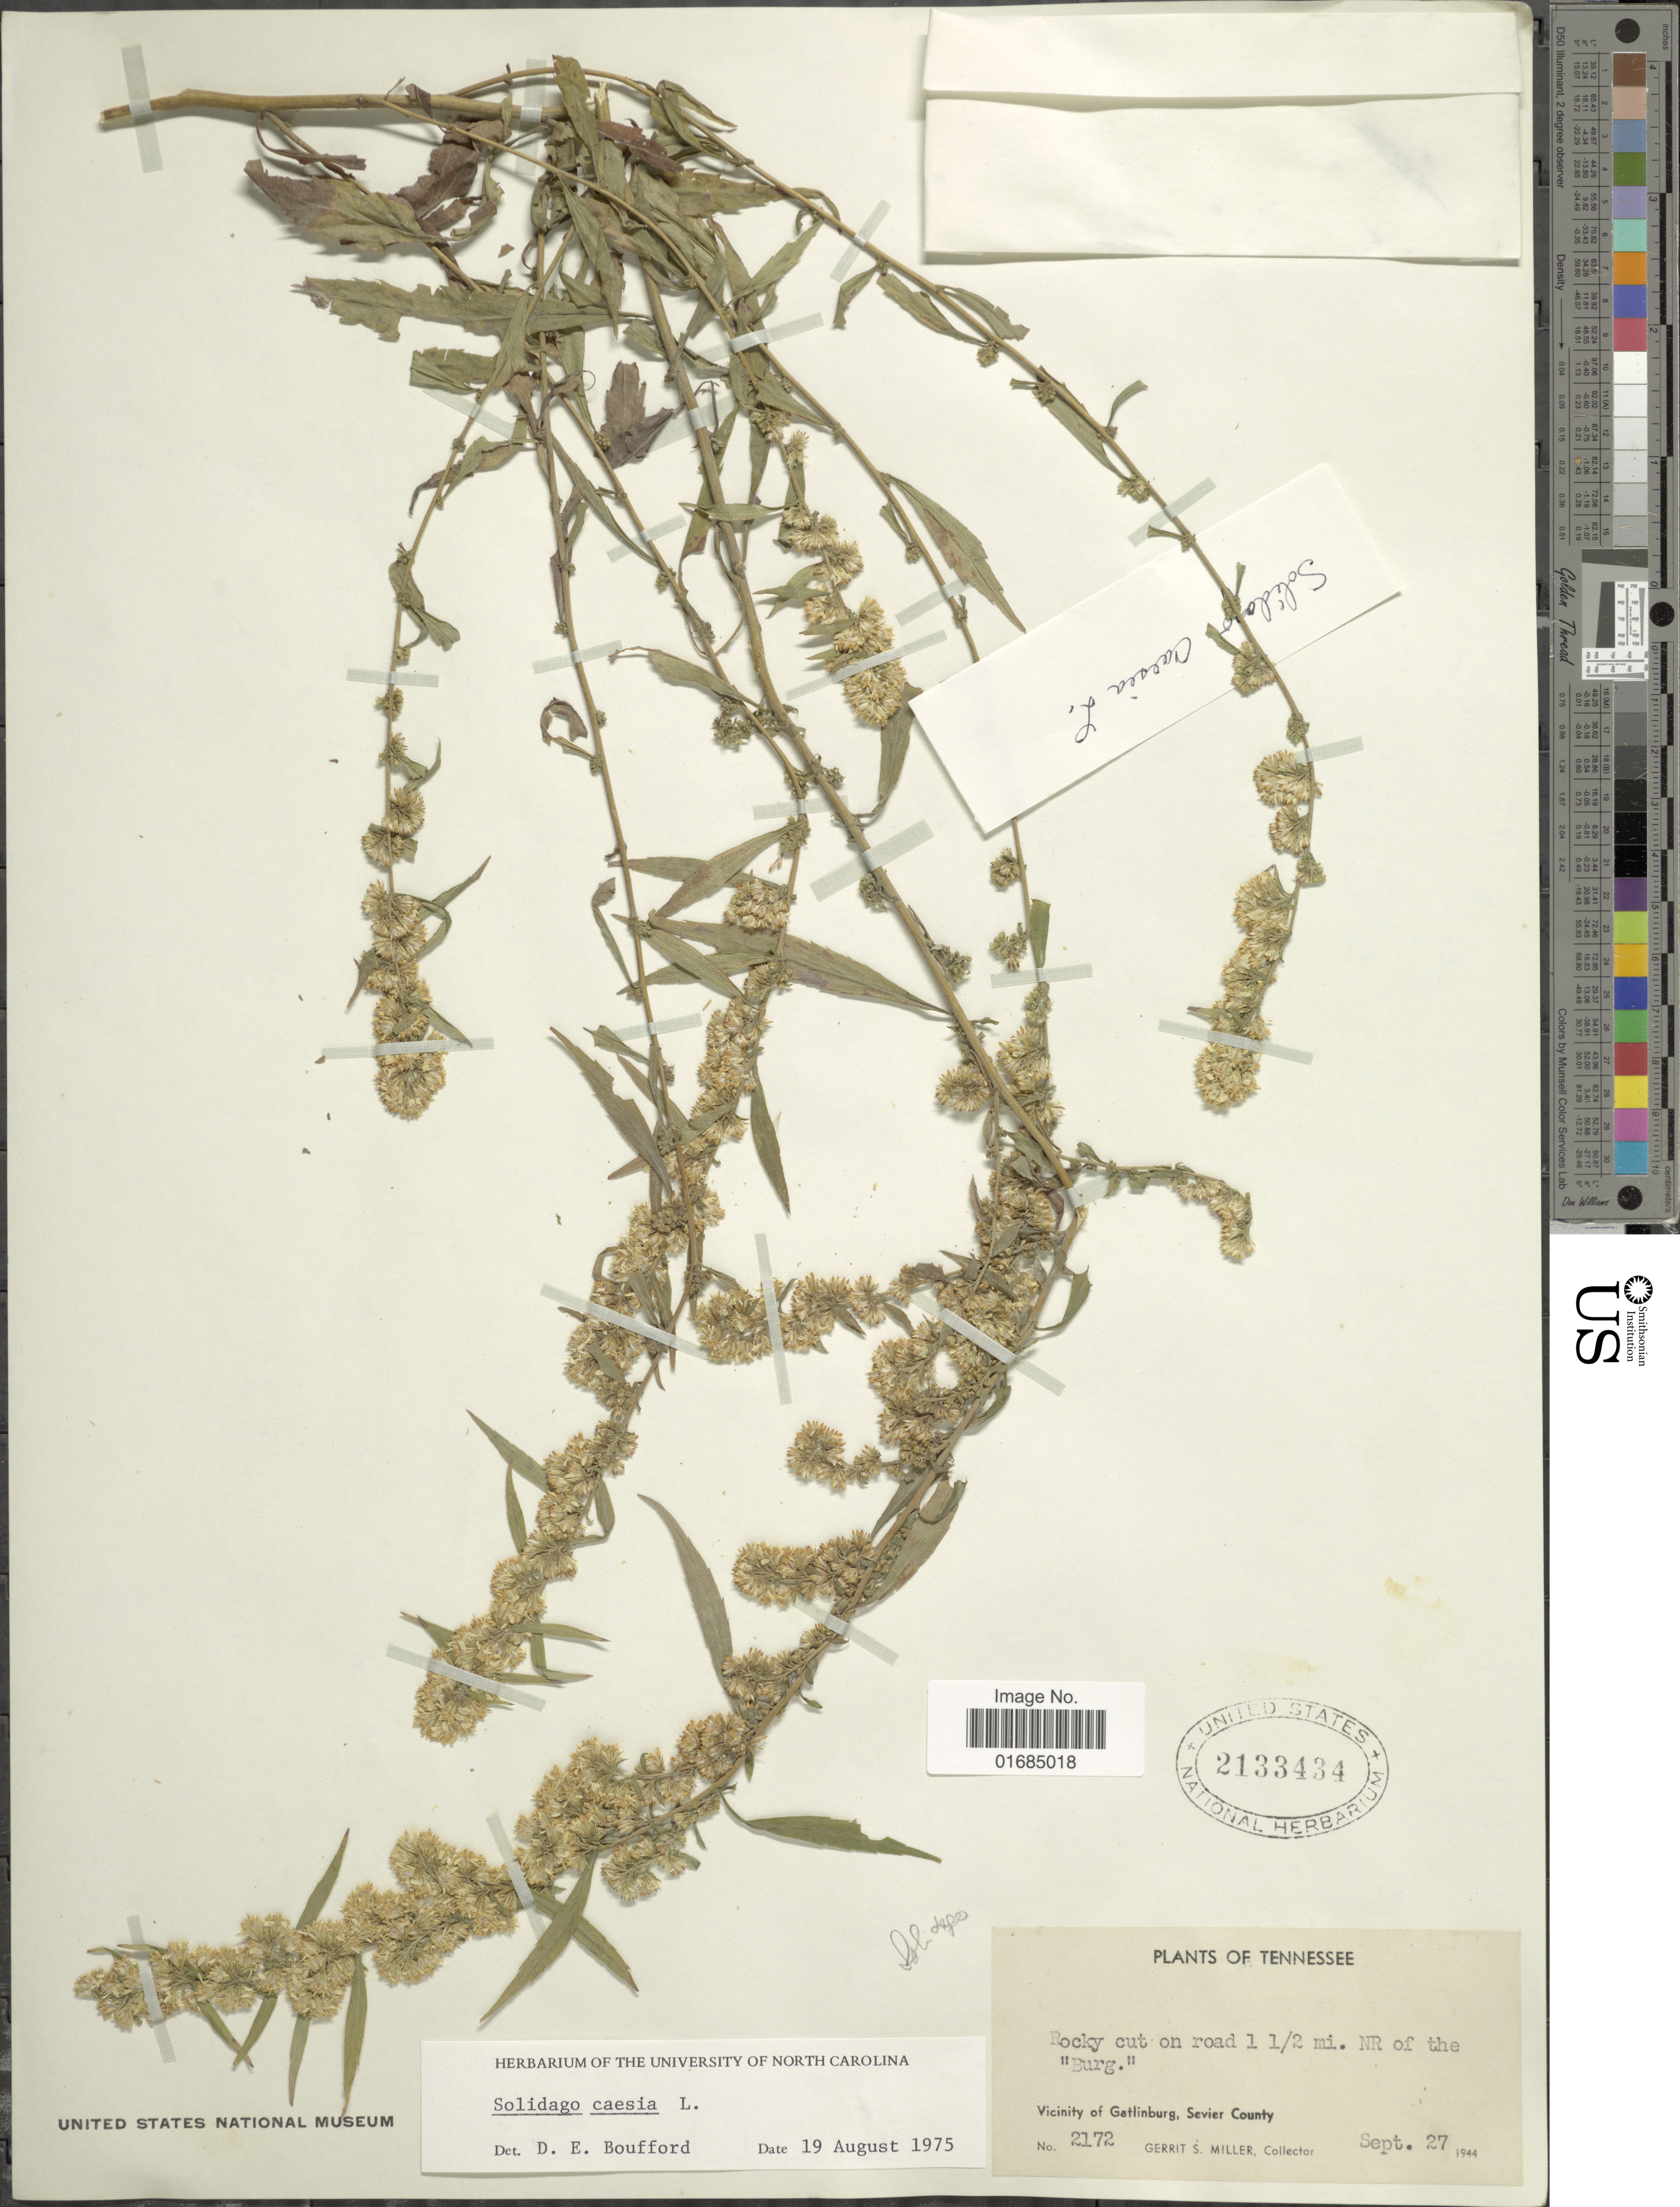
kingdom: Plantae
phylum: Tracheophyta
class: Magnoliopsida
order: Asterales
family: Asteraceae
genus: Solidago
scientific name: Solidago caesia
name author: L.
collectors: G. S. Miller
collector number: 2172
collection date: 1944-09-27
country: United States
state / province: Tennessee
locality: Rocky cut on road 1½ mi. NR of the "Burg".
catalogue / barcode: US 2133434